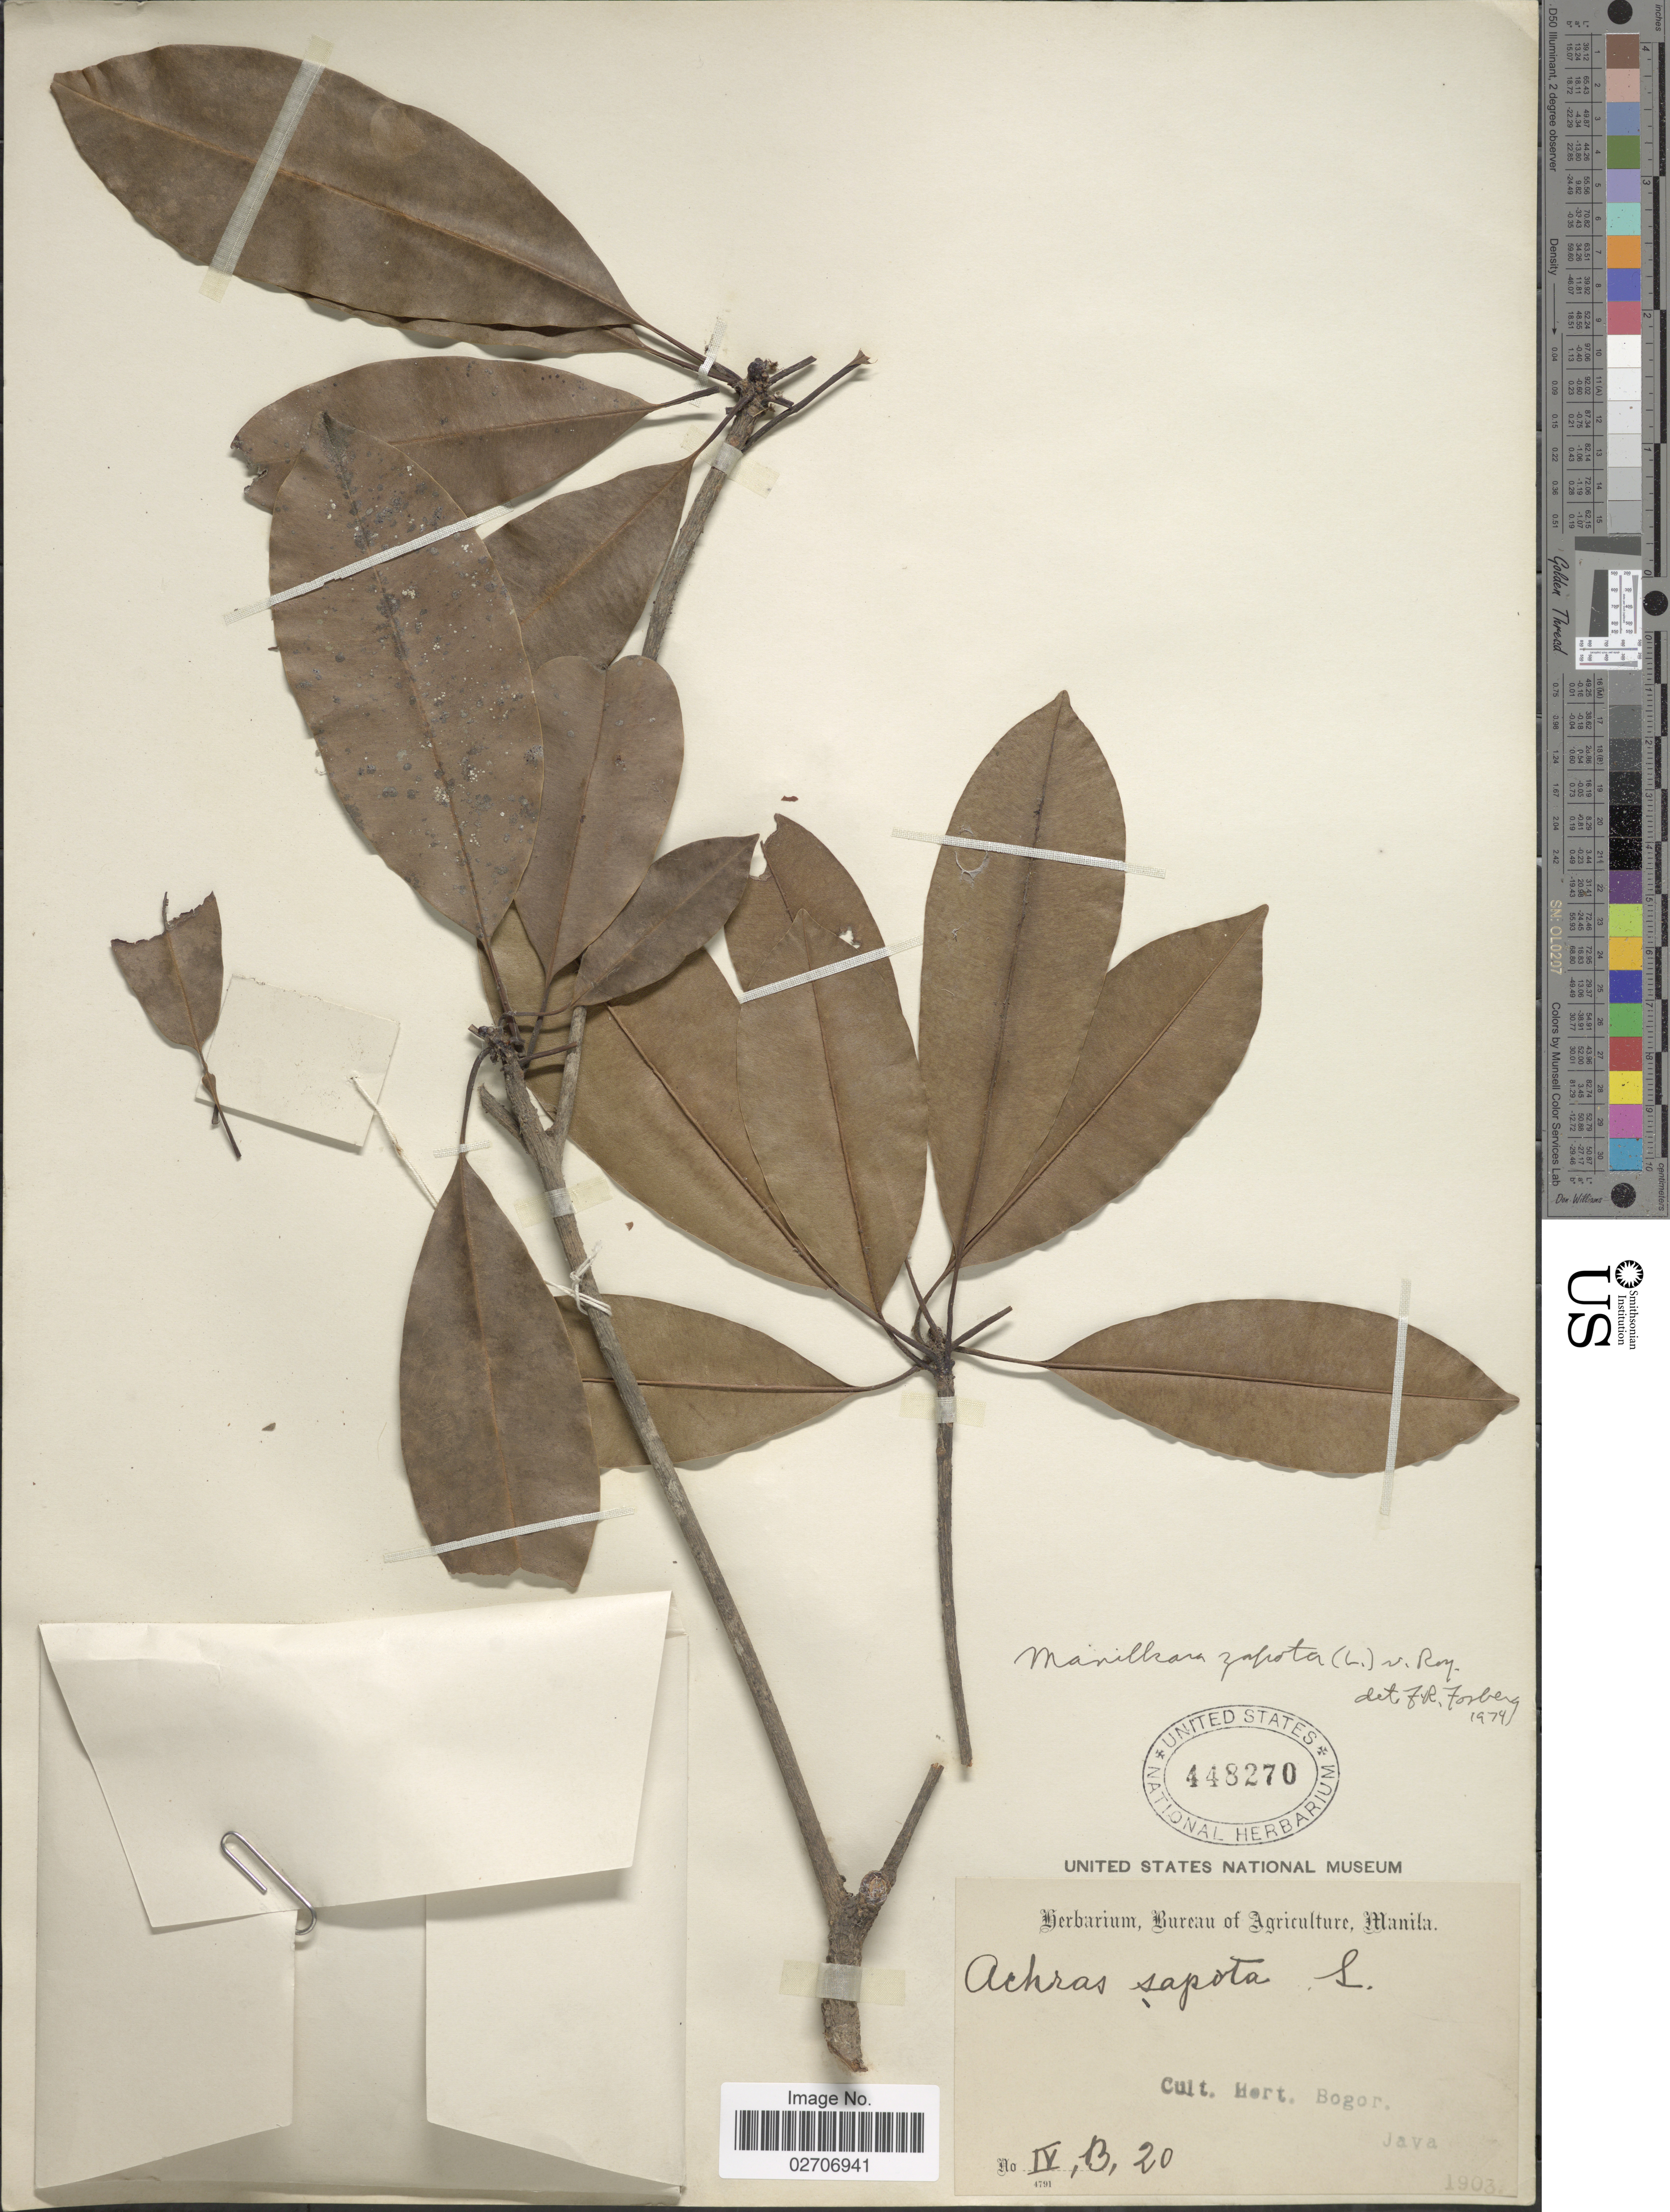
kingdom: Plantae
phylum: Tracheophyta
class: Magnoliopsida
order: Ericales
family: Sapotaceae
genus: Manilkara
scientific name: Manilkara zapota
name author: (L.) P. Royen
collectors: ex Herb. Bur. Agric. Manila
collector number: IV,B,20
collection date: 1903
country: Indonesia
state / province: Java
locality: Cult. Hort. Bogor, Java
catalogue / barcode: US 448270